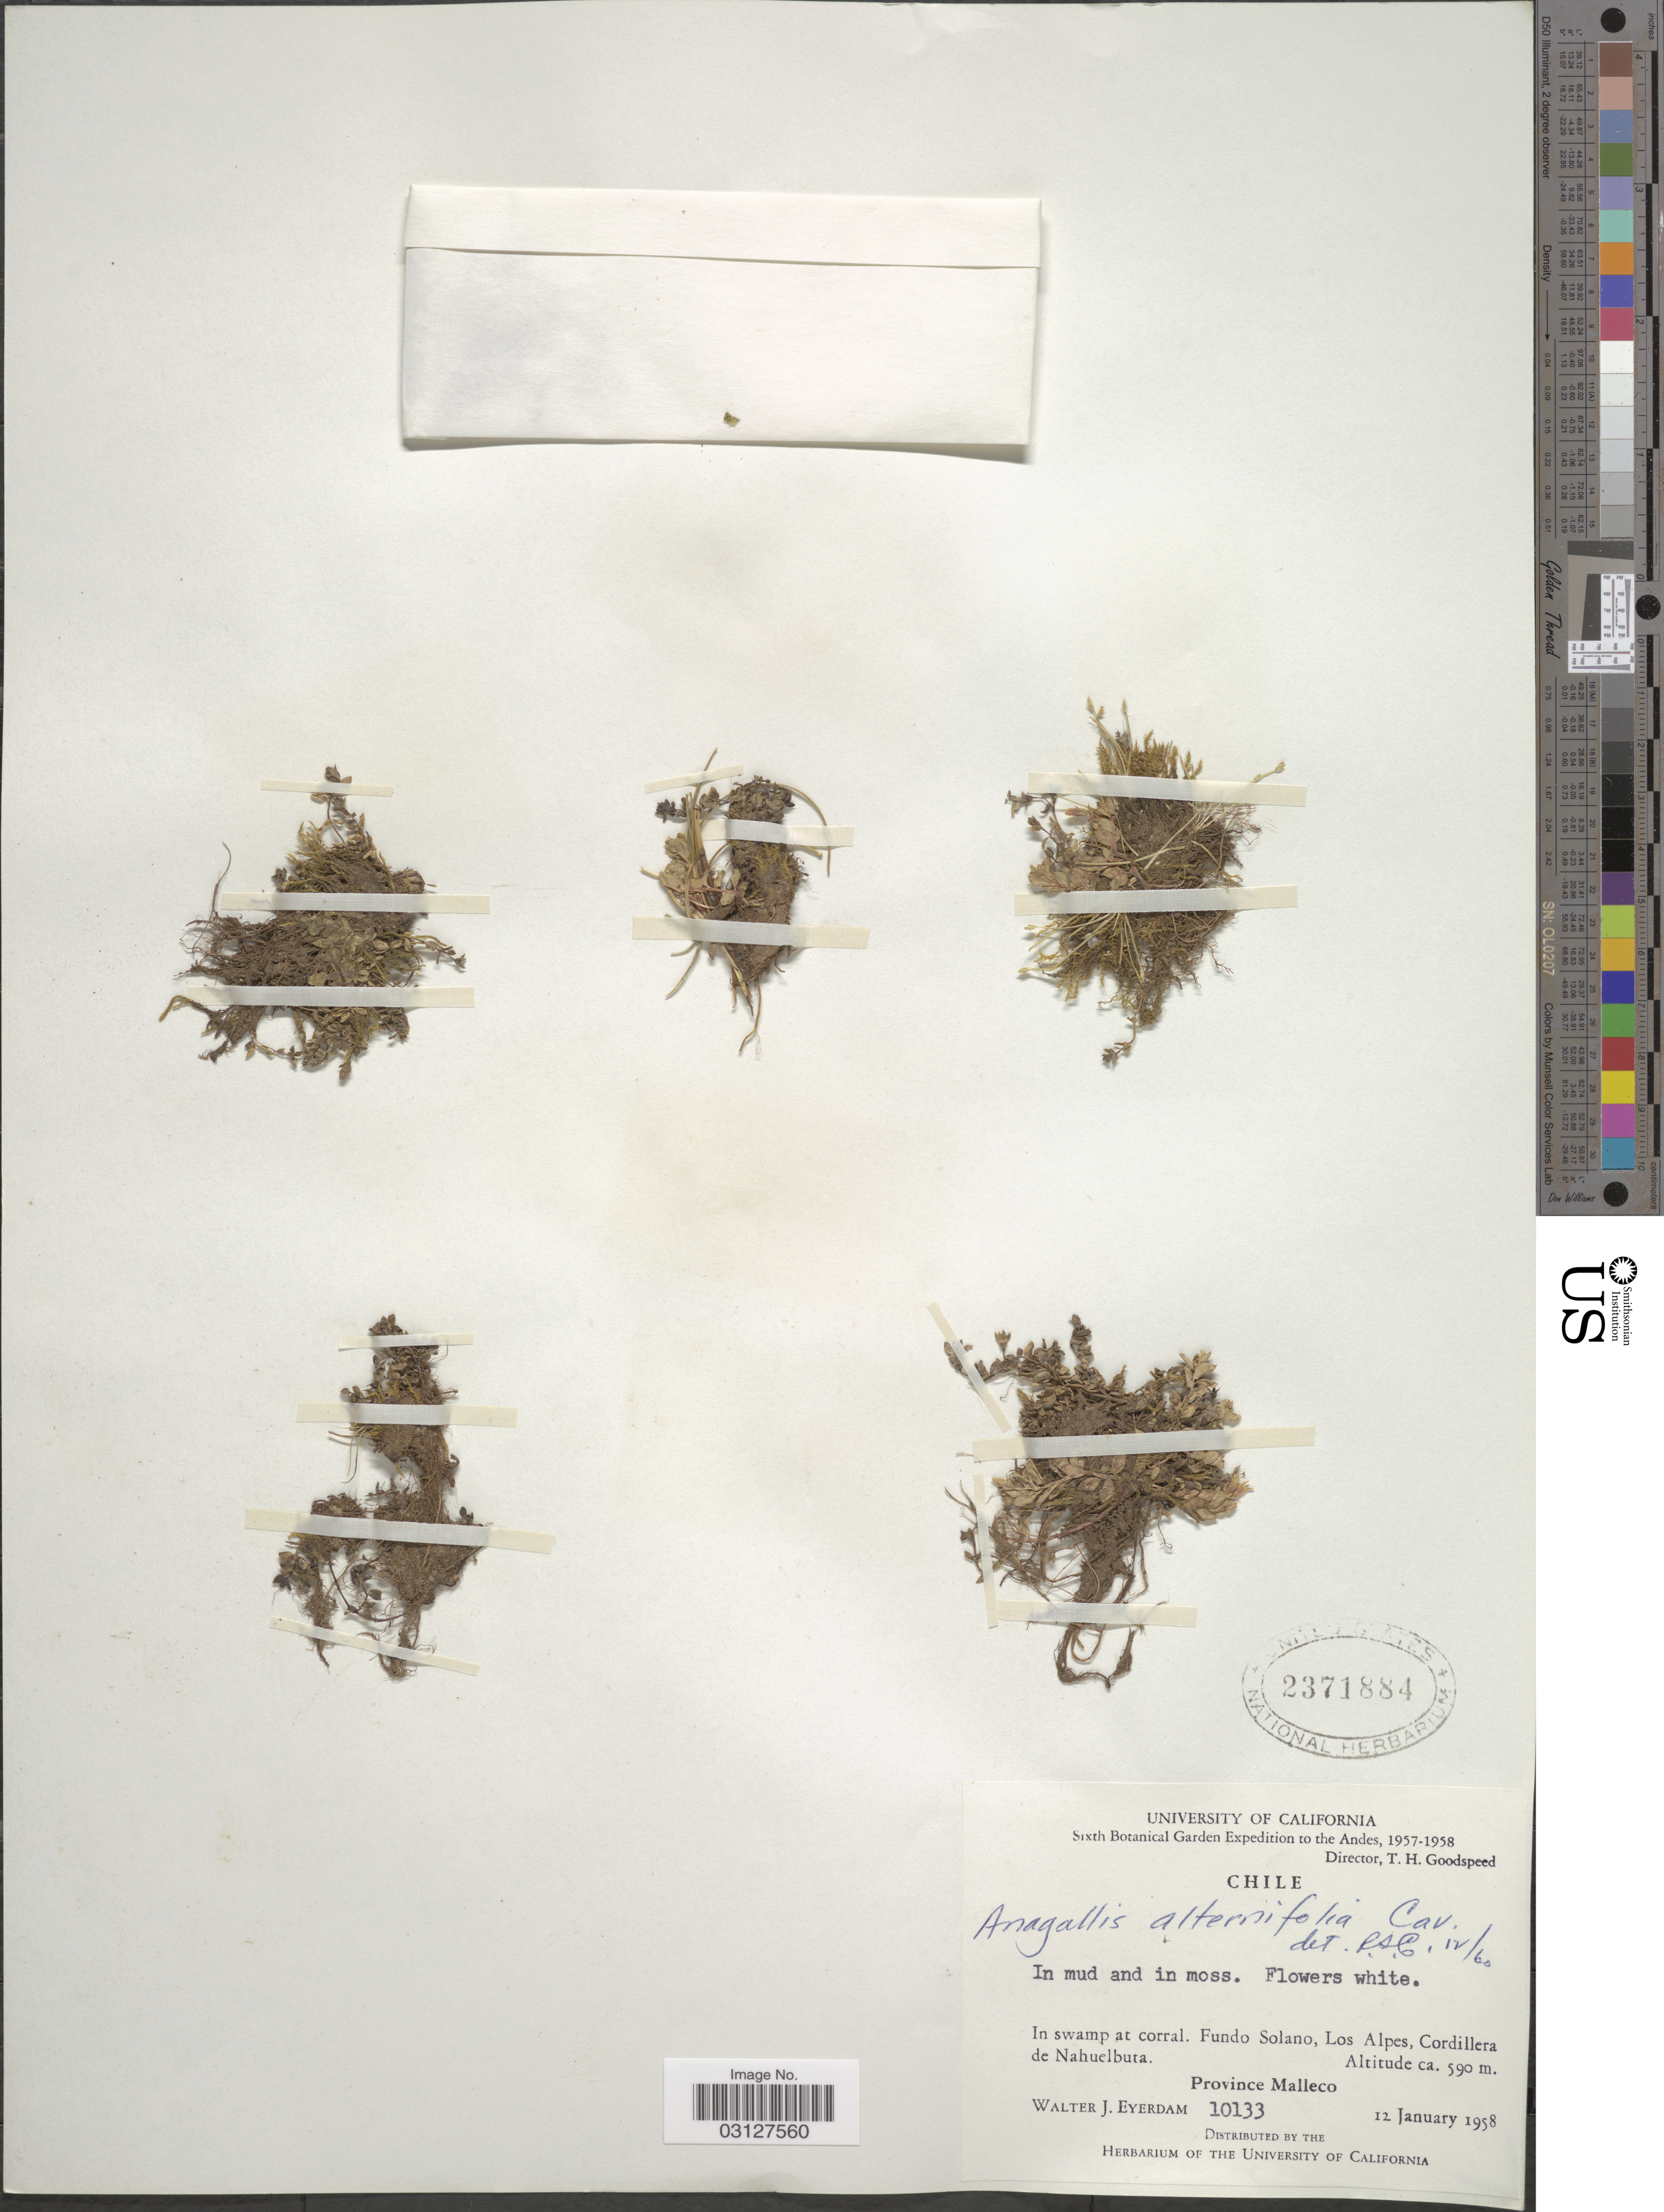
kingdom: Plantae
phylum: Tracheophyta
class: Magnoliopsida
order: Ericales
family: Primulaceae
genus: Anagallis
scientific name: Anagallis alternifolia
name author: Cav.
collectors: W. J. Eyerdam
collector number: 10133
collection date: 1958-01-12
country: Chile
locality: Andes. Fundo Solano, Los Alpes, Cordillea de Nahuelbuta. Province Malleco.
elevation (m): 590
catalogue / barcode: US 2371884